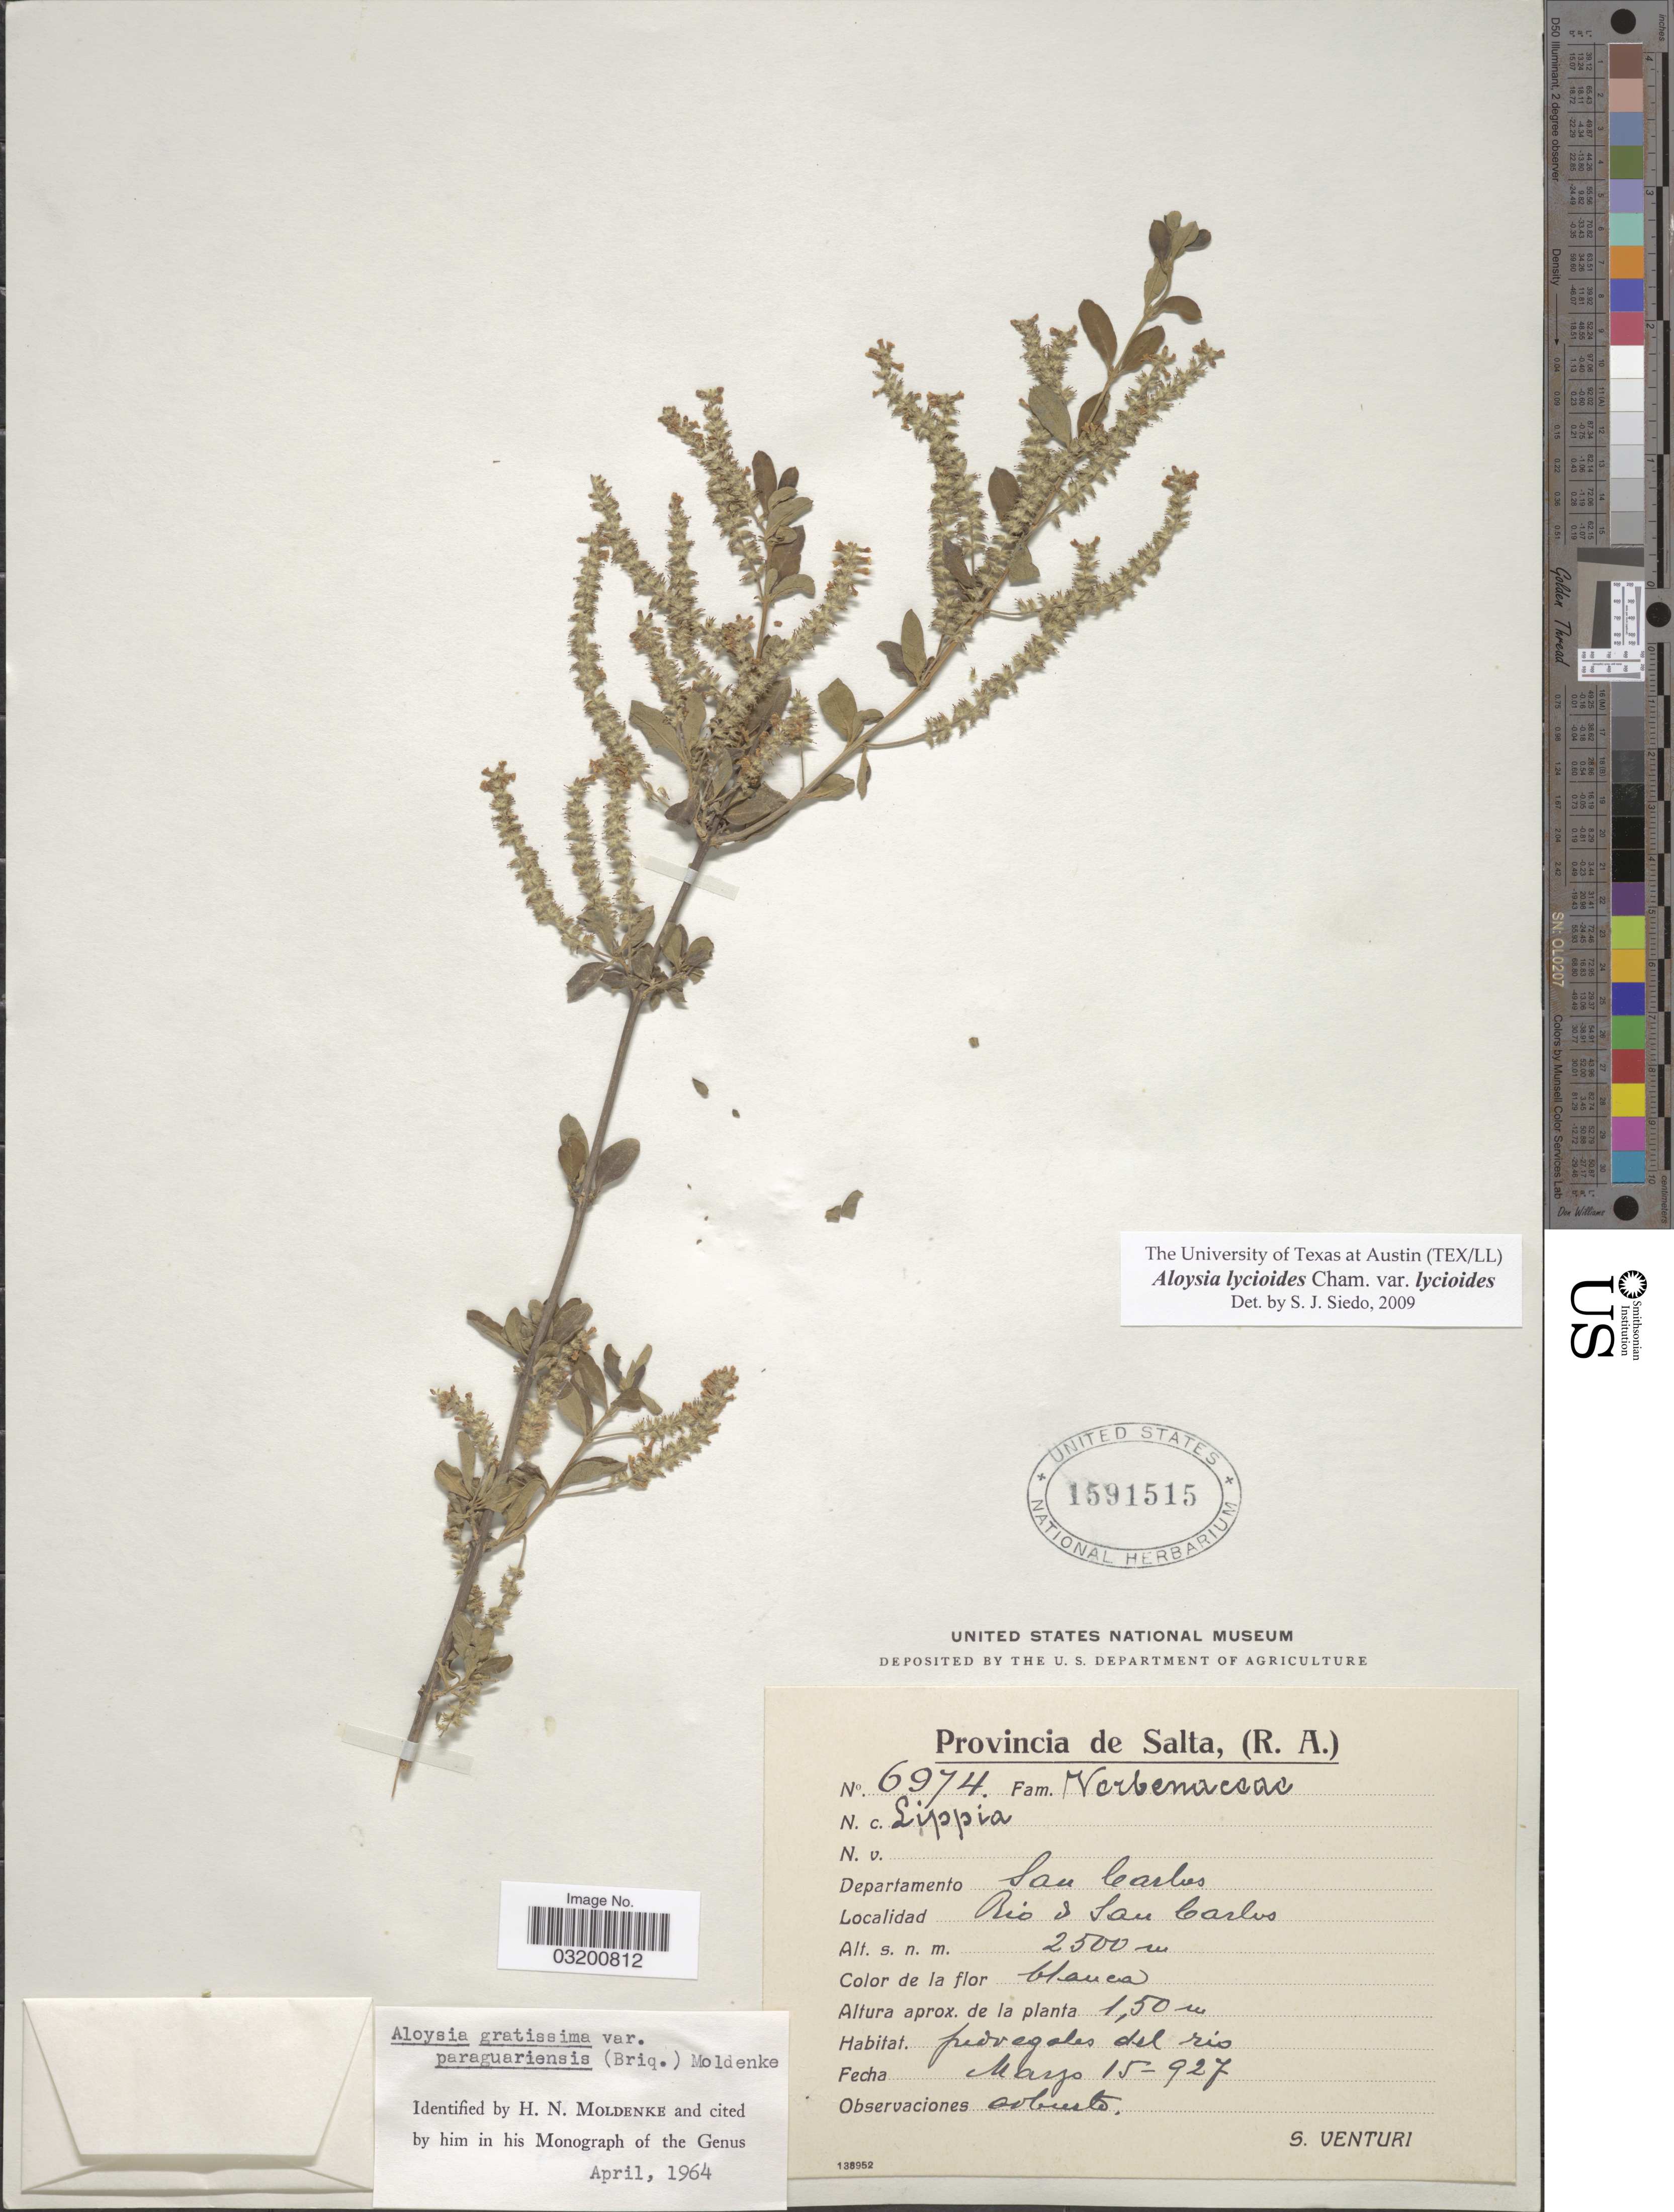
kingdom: Plantae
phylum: Tracheophyta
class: Magnoliopsida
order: Lamiales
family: Verbenaceae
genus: Aloysia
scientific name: Aloysia lycioides var. lycioides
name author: Cham.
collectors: S. Venturi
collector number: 6974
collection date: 1927-03-15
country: Argentina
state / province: Salta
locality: Departamento San Carlos. Rio de San Carlos.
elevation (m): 2500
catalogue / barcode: US 1591515